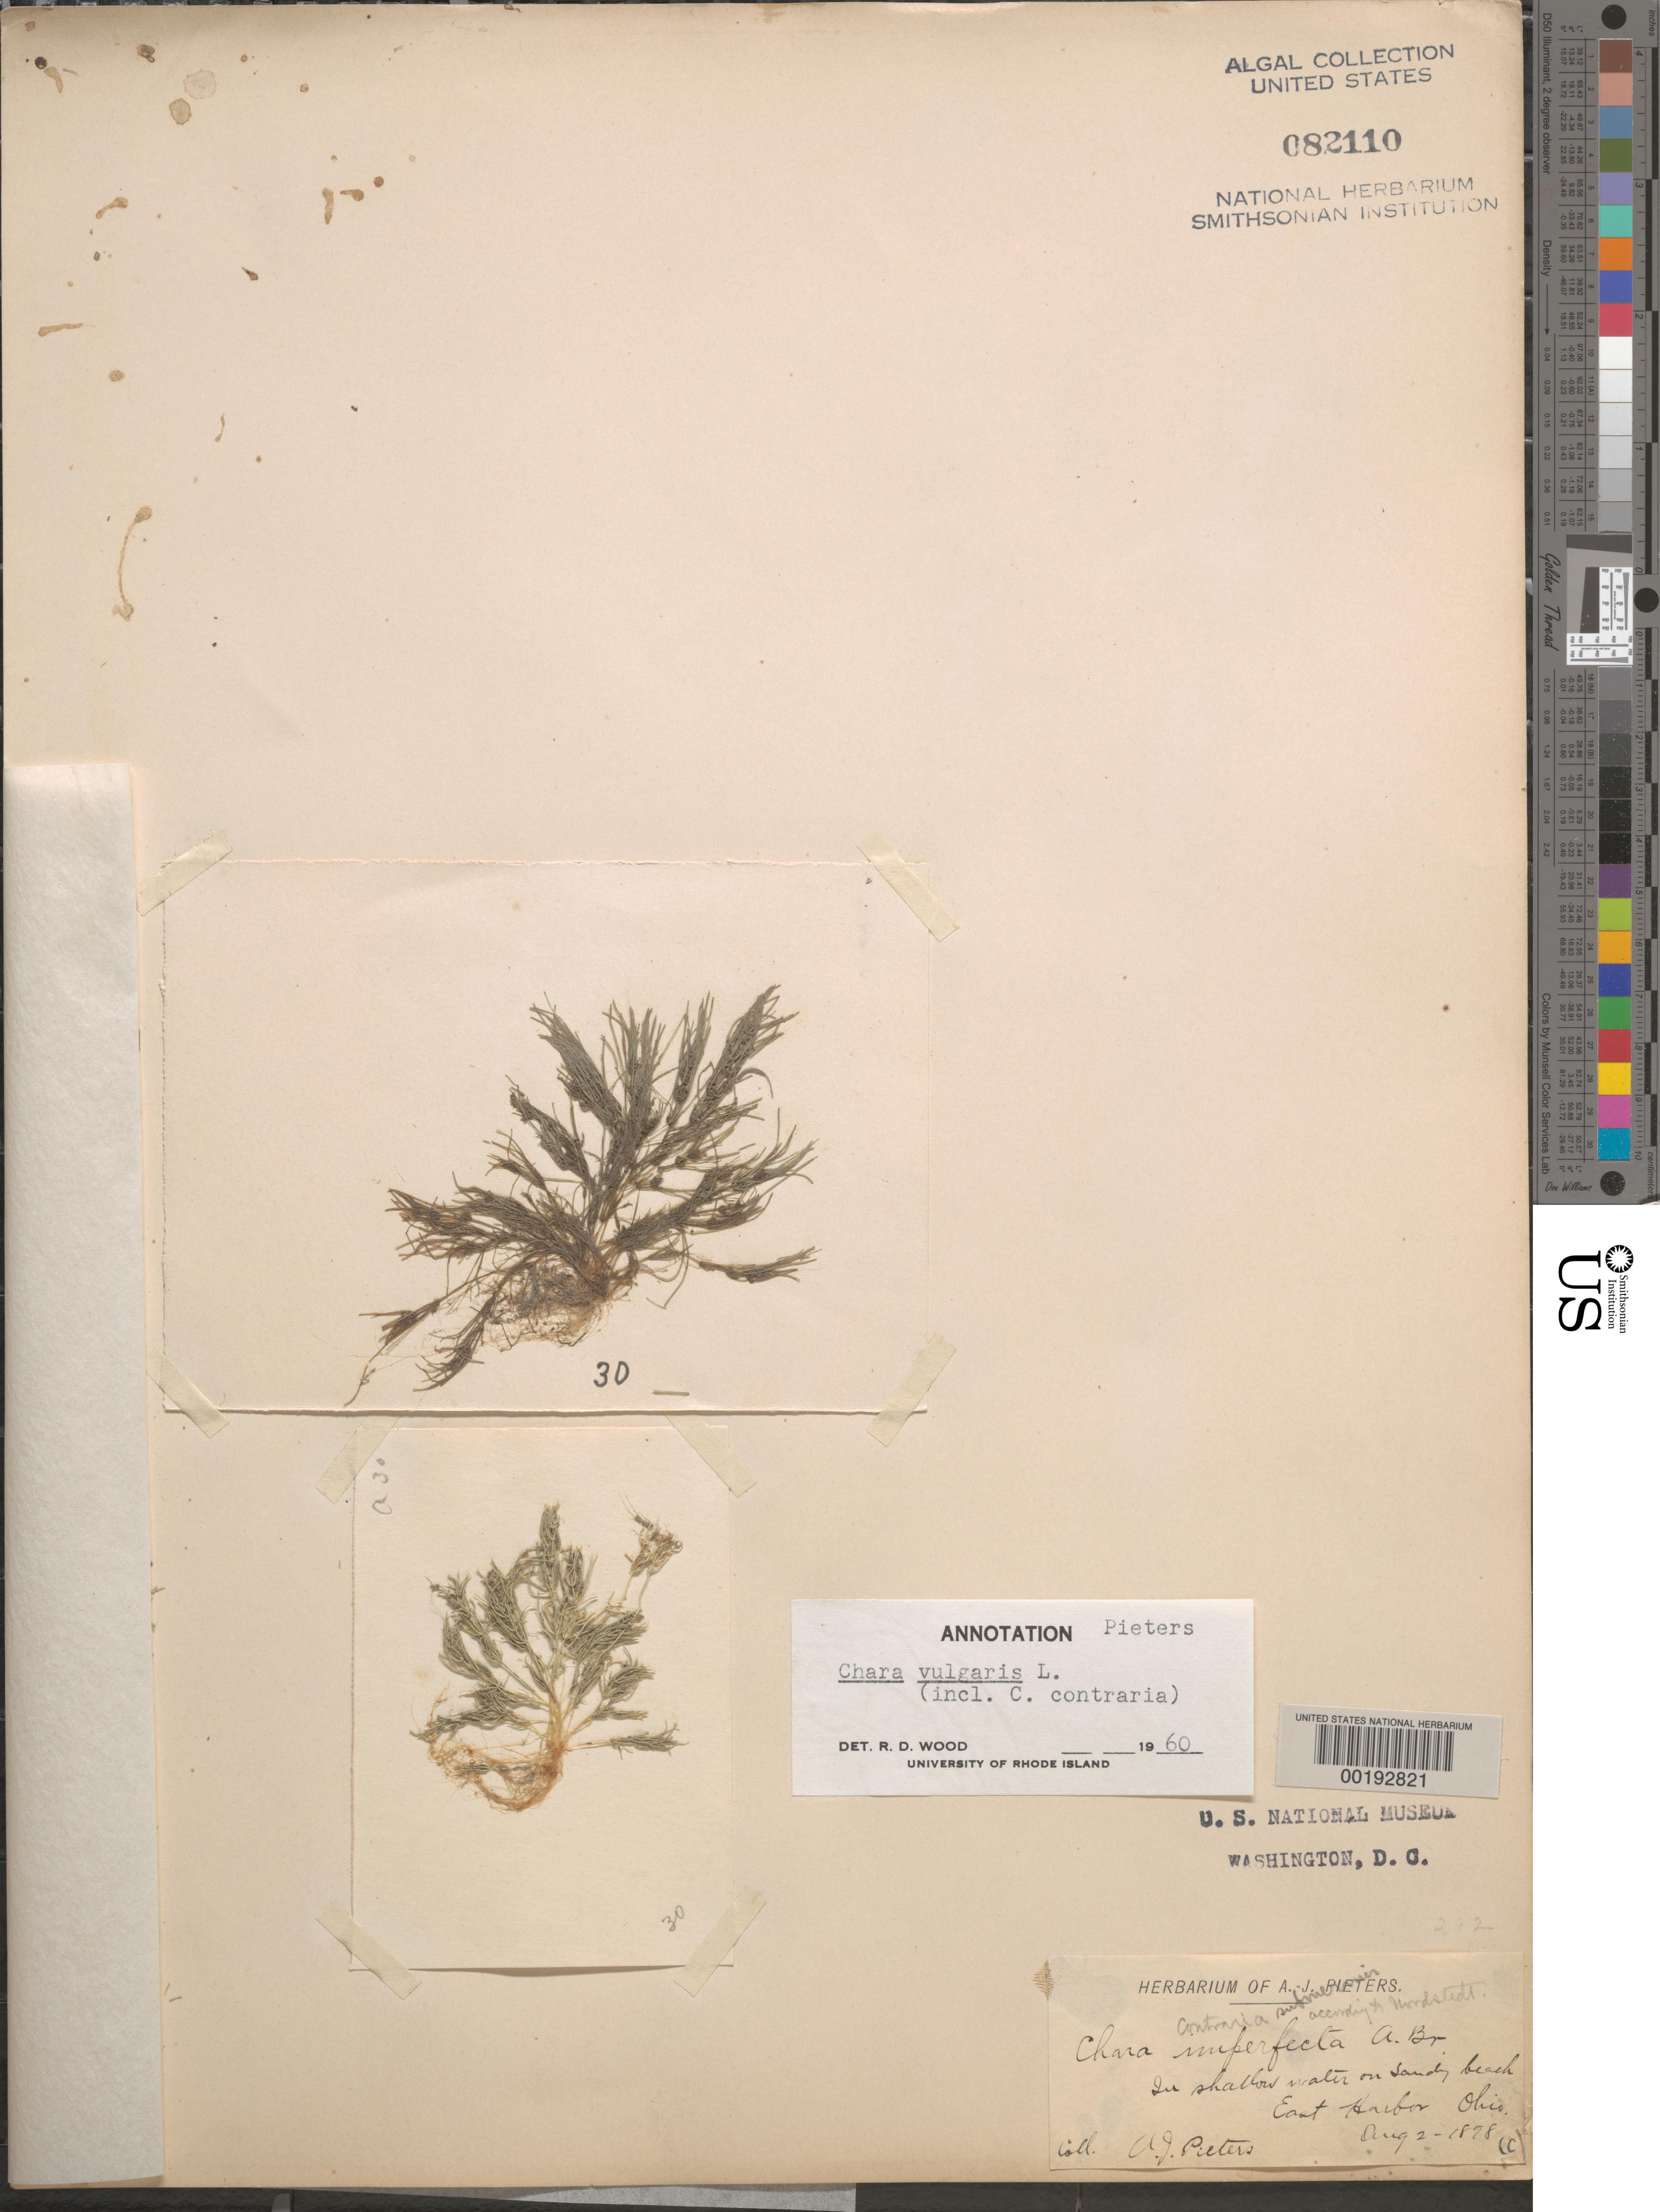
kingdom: Plantae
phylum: Charophyta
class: Charophyceae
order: Charales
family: Characeae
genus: Chara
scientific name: Chara vulgaris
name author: L.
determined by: Wood, R. D.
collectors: A. Pieters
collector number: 30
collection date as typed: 02 Aug 1898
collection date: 1898-08-02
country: United States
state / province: Ohio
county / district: Ottawa County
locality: East Harbor, East Harbor State Park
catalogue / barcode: US 82110